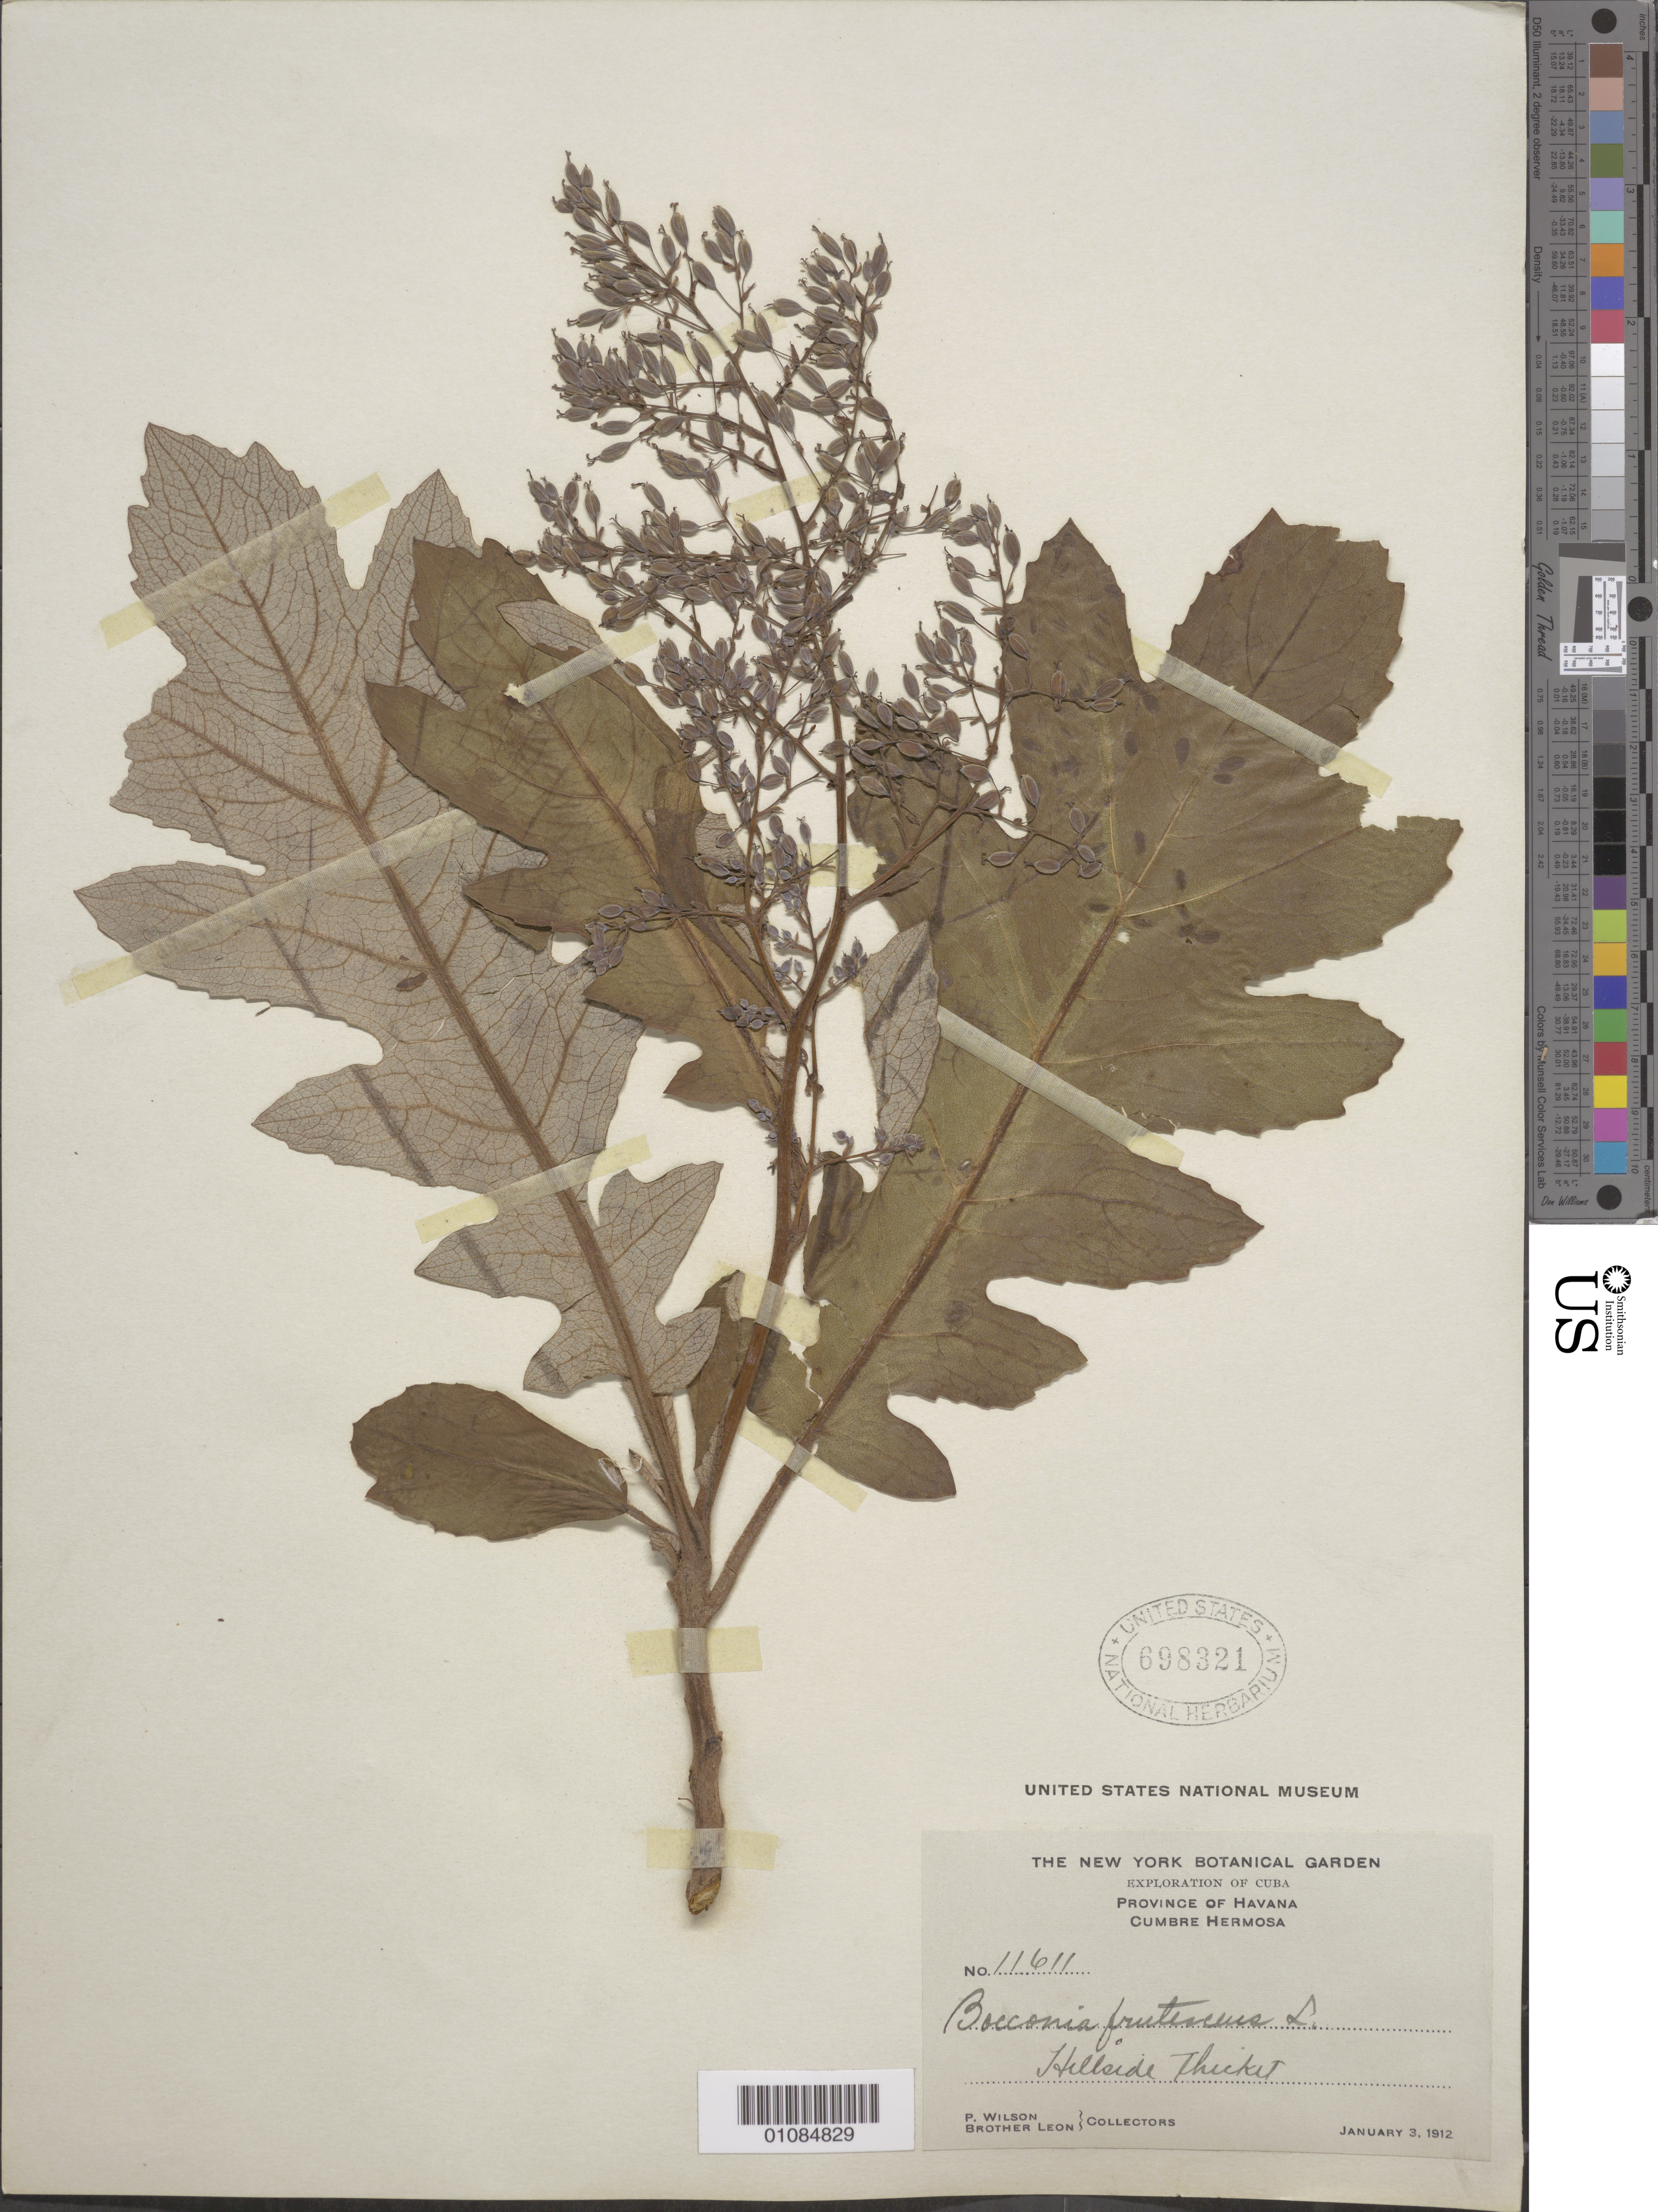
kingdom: Plantae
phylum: Tracheophyta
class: Magnoliopsida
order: Ranunculales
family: Papaveraceae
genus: Bocconia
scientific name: Bocconia frutescens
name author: L.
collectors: P. Wilson & Bro. León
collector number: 11611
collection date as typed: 03 Jan 1912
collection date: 1912-01-03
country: Cuba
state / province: La Habana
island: Cuba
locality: Province of Havana, Cumbre Hermosa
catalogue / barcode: US 698321